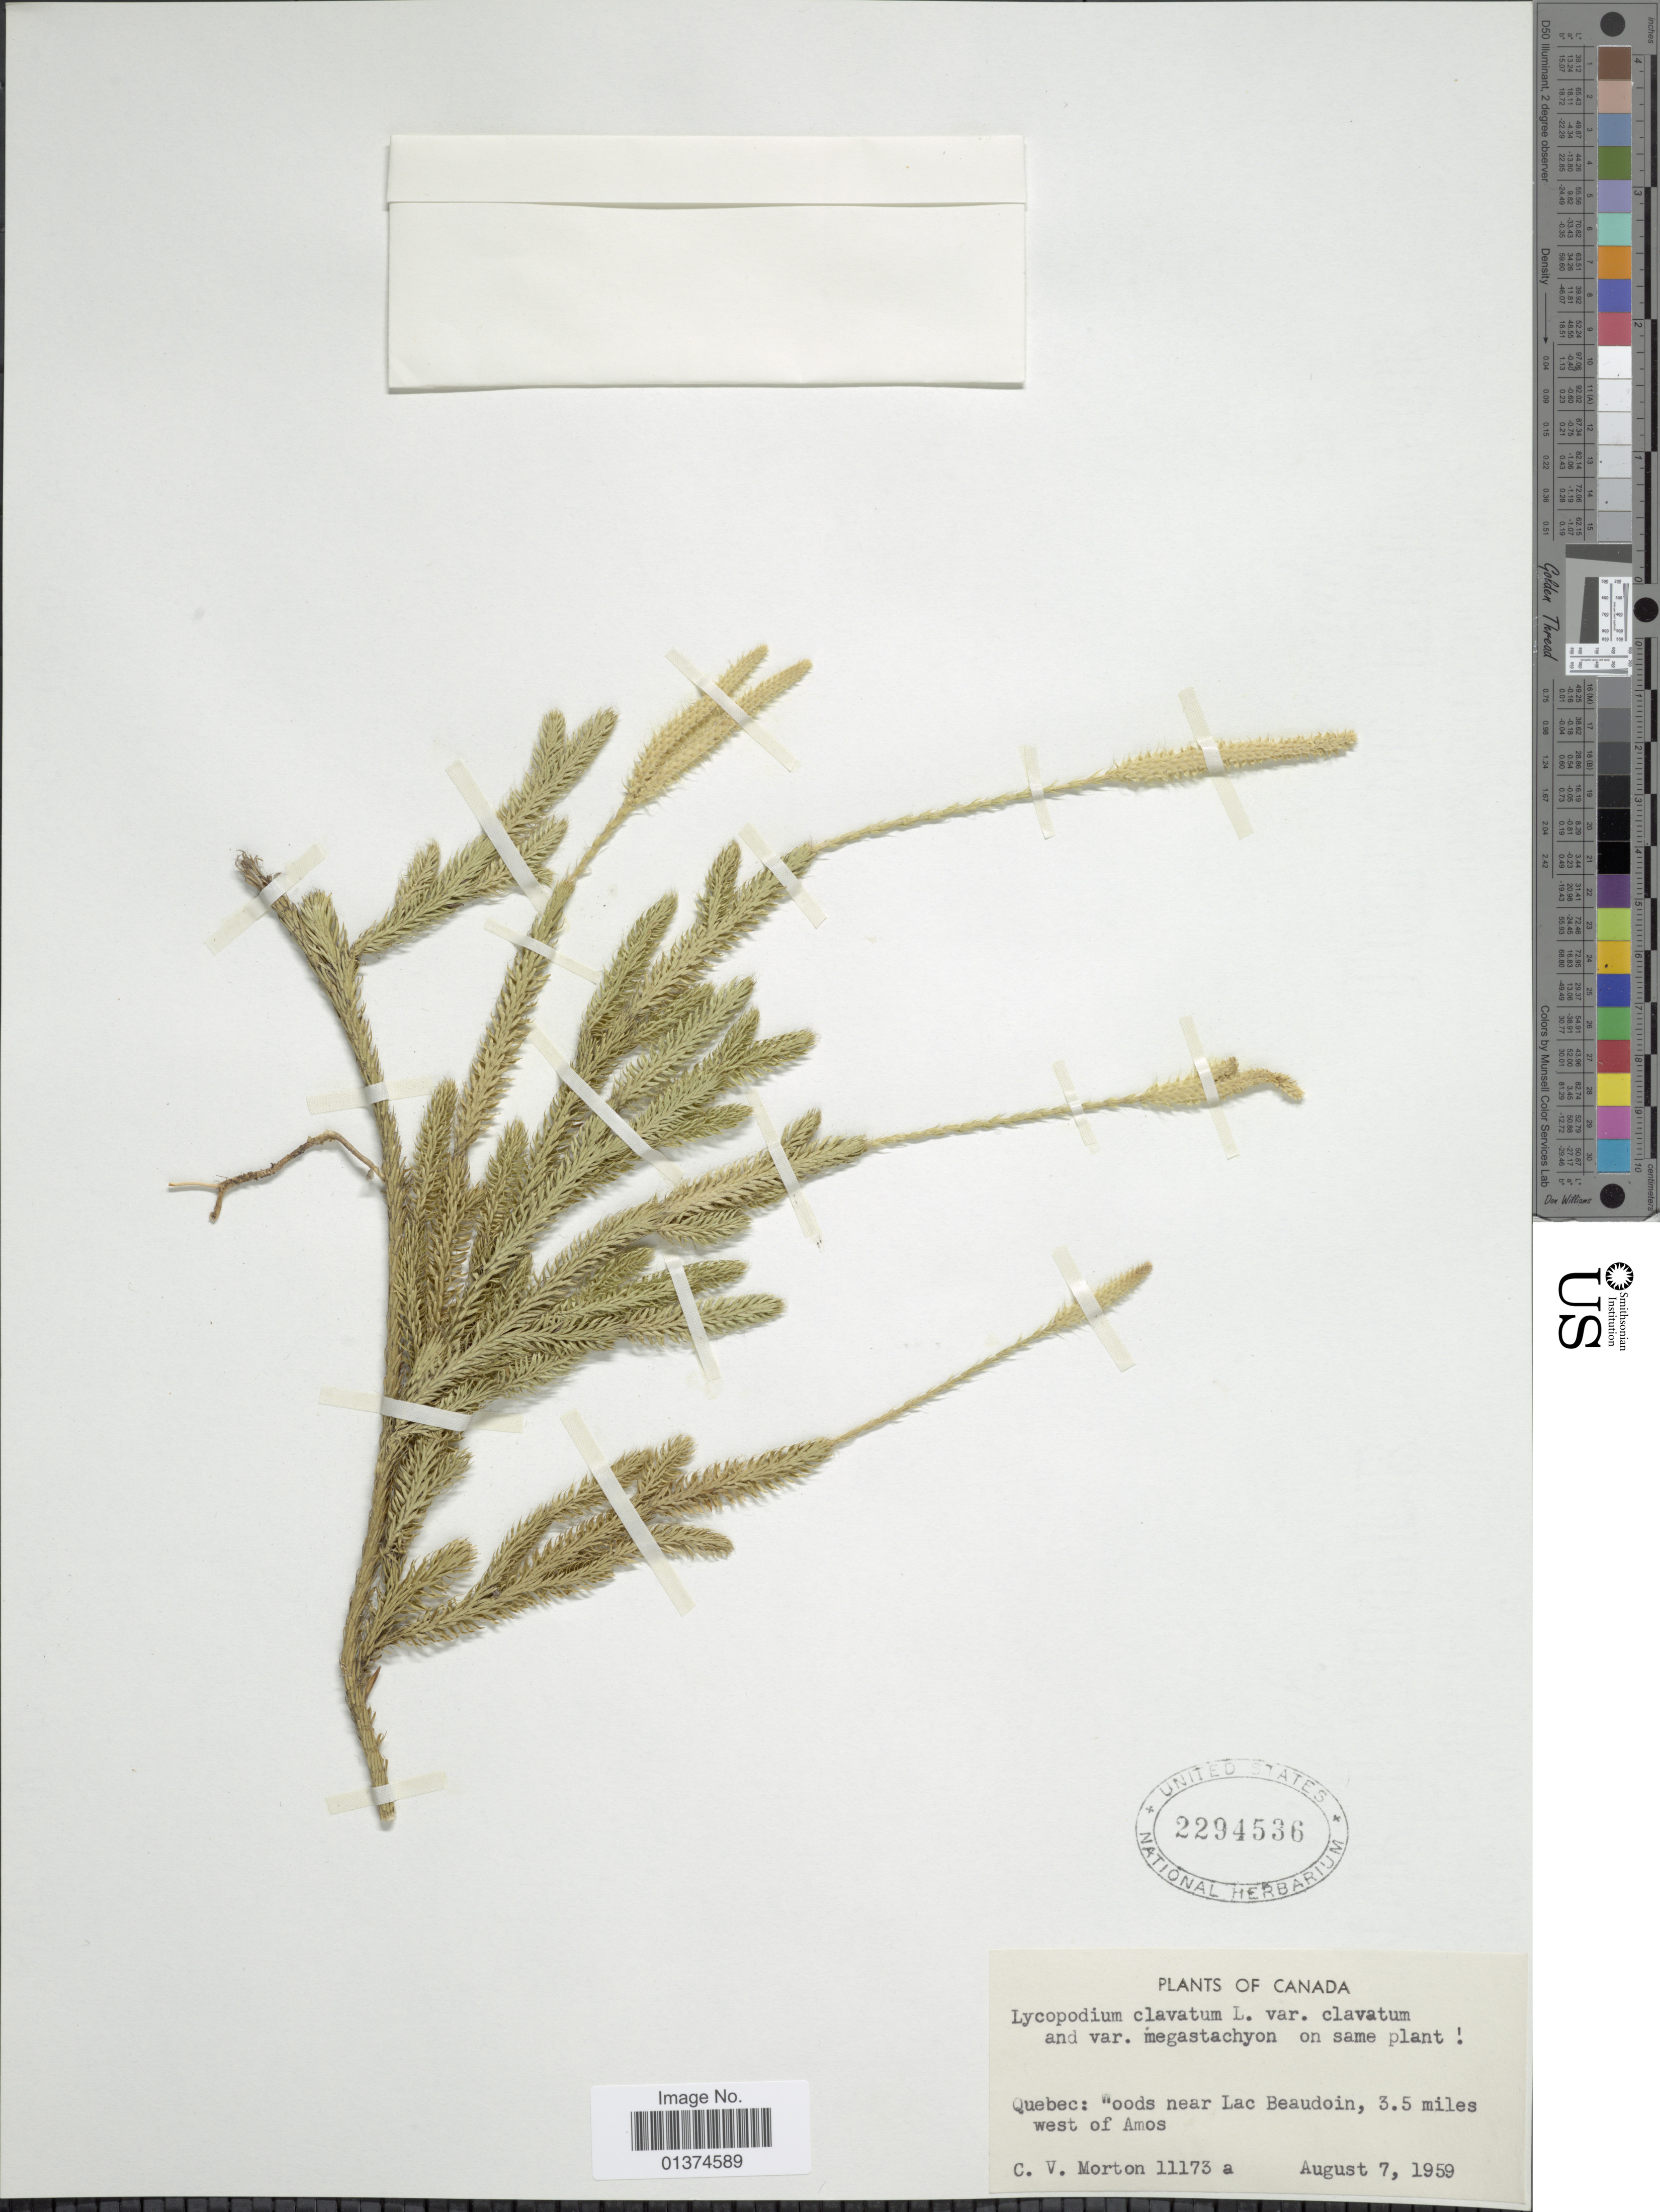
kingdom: Plantae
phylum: Tracheophyta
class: Lycopodiopsida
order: Lycopodiales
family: Lycopodiaceae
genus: Lycopodium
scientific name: Lycopodium clavatum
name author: L.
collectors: C. V. Morton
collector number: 11173a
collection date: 1959-08-07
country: Canada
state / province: Quebec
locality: Woods near Lac Beaudoin, 3.5 miles west of Amos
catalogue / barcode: US 2294536